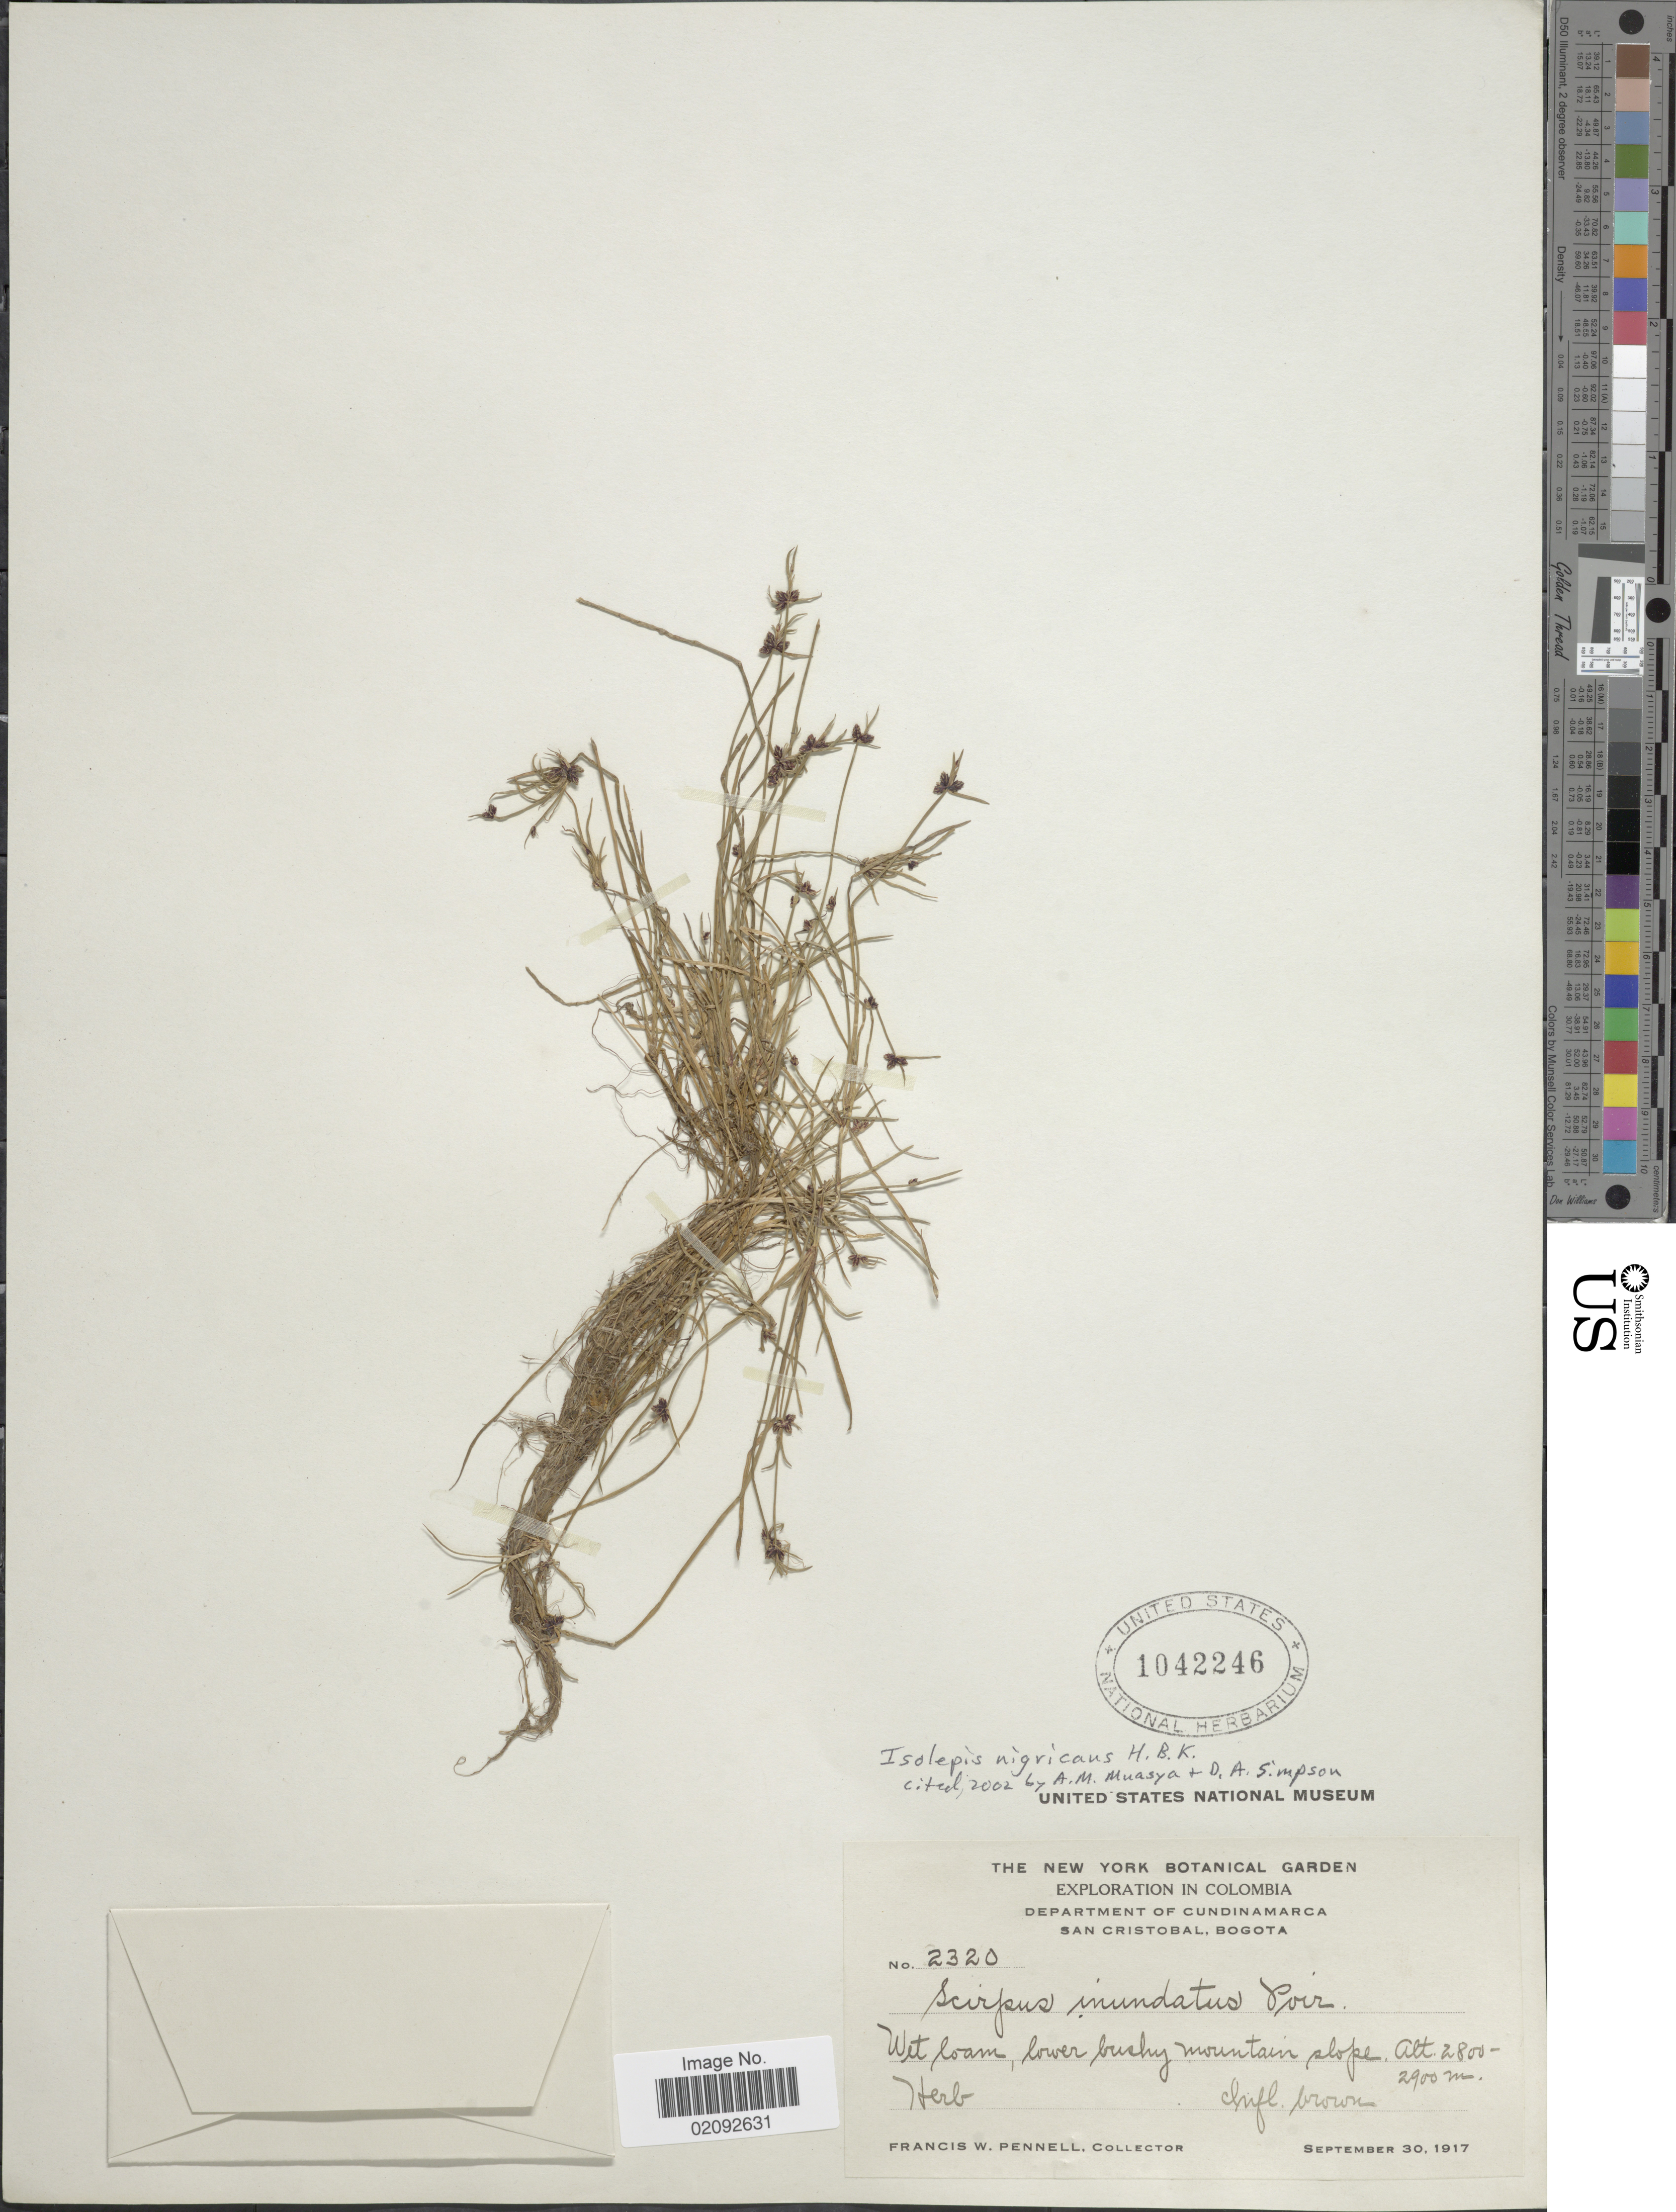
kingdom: Plantae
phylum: Tracheophyta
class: Liliopsida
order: Poales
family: Cyperaceae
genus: Isolepis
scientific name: Isolepis nigricans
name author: Kunth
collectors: F. W. Pennell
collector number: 2320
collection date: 1917-09-30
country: Colombia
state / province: Cundinamarca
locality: San Cristobal, Bogota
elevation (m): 2900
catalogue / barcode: US 1042246